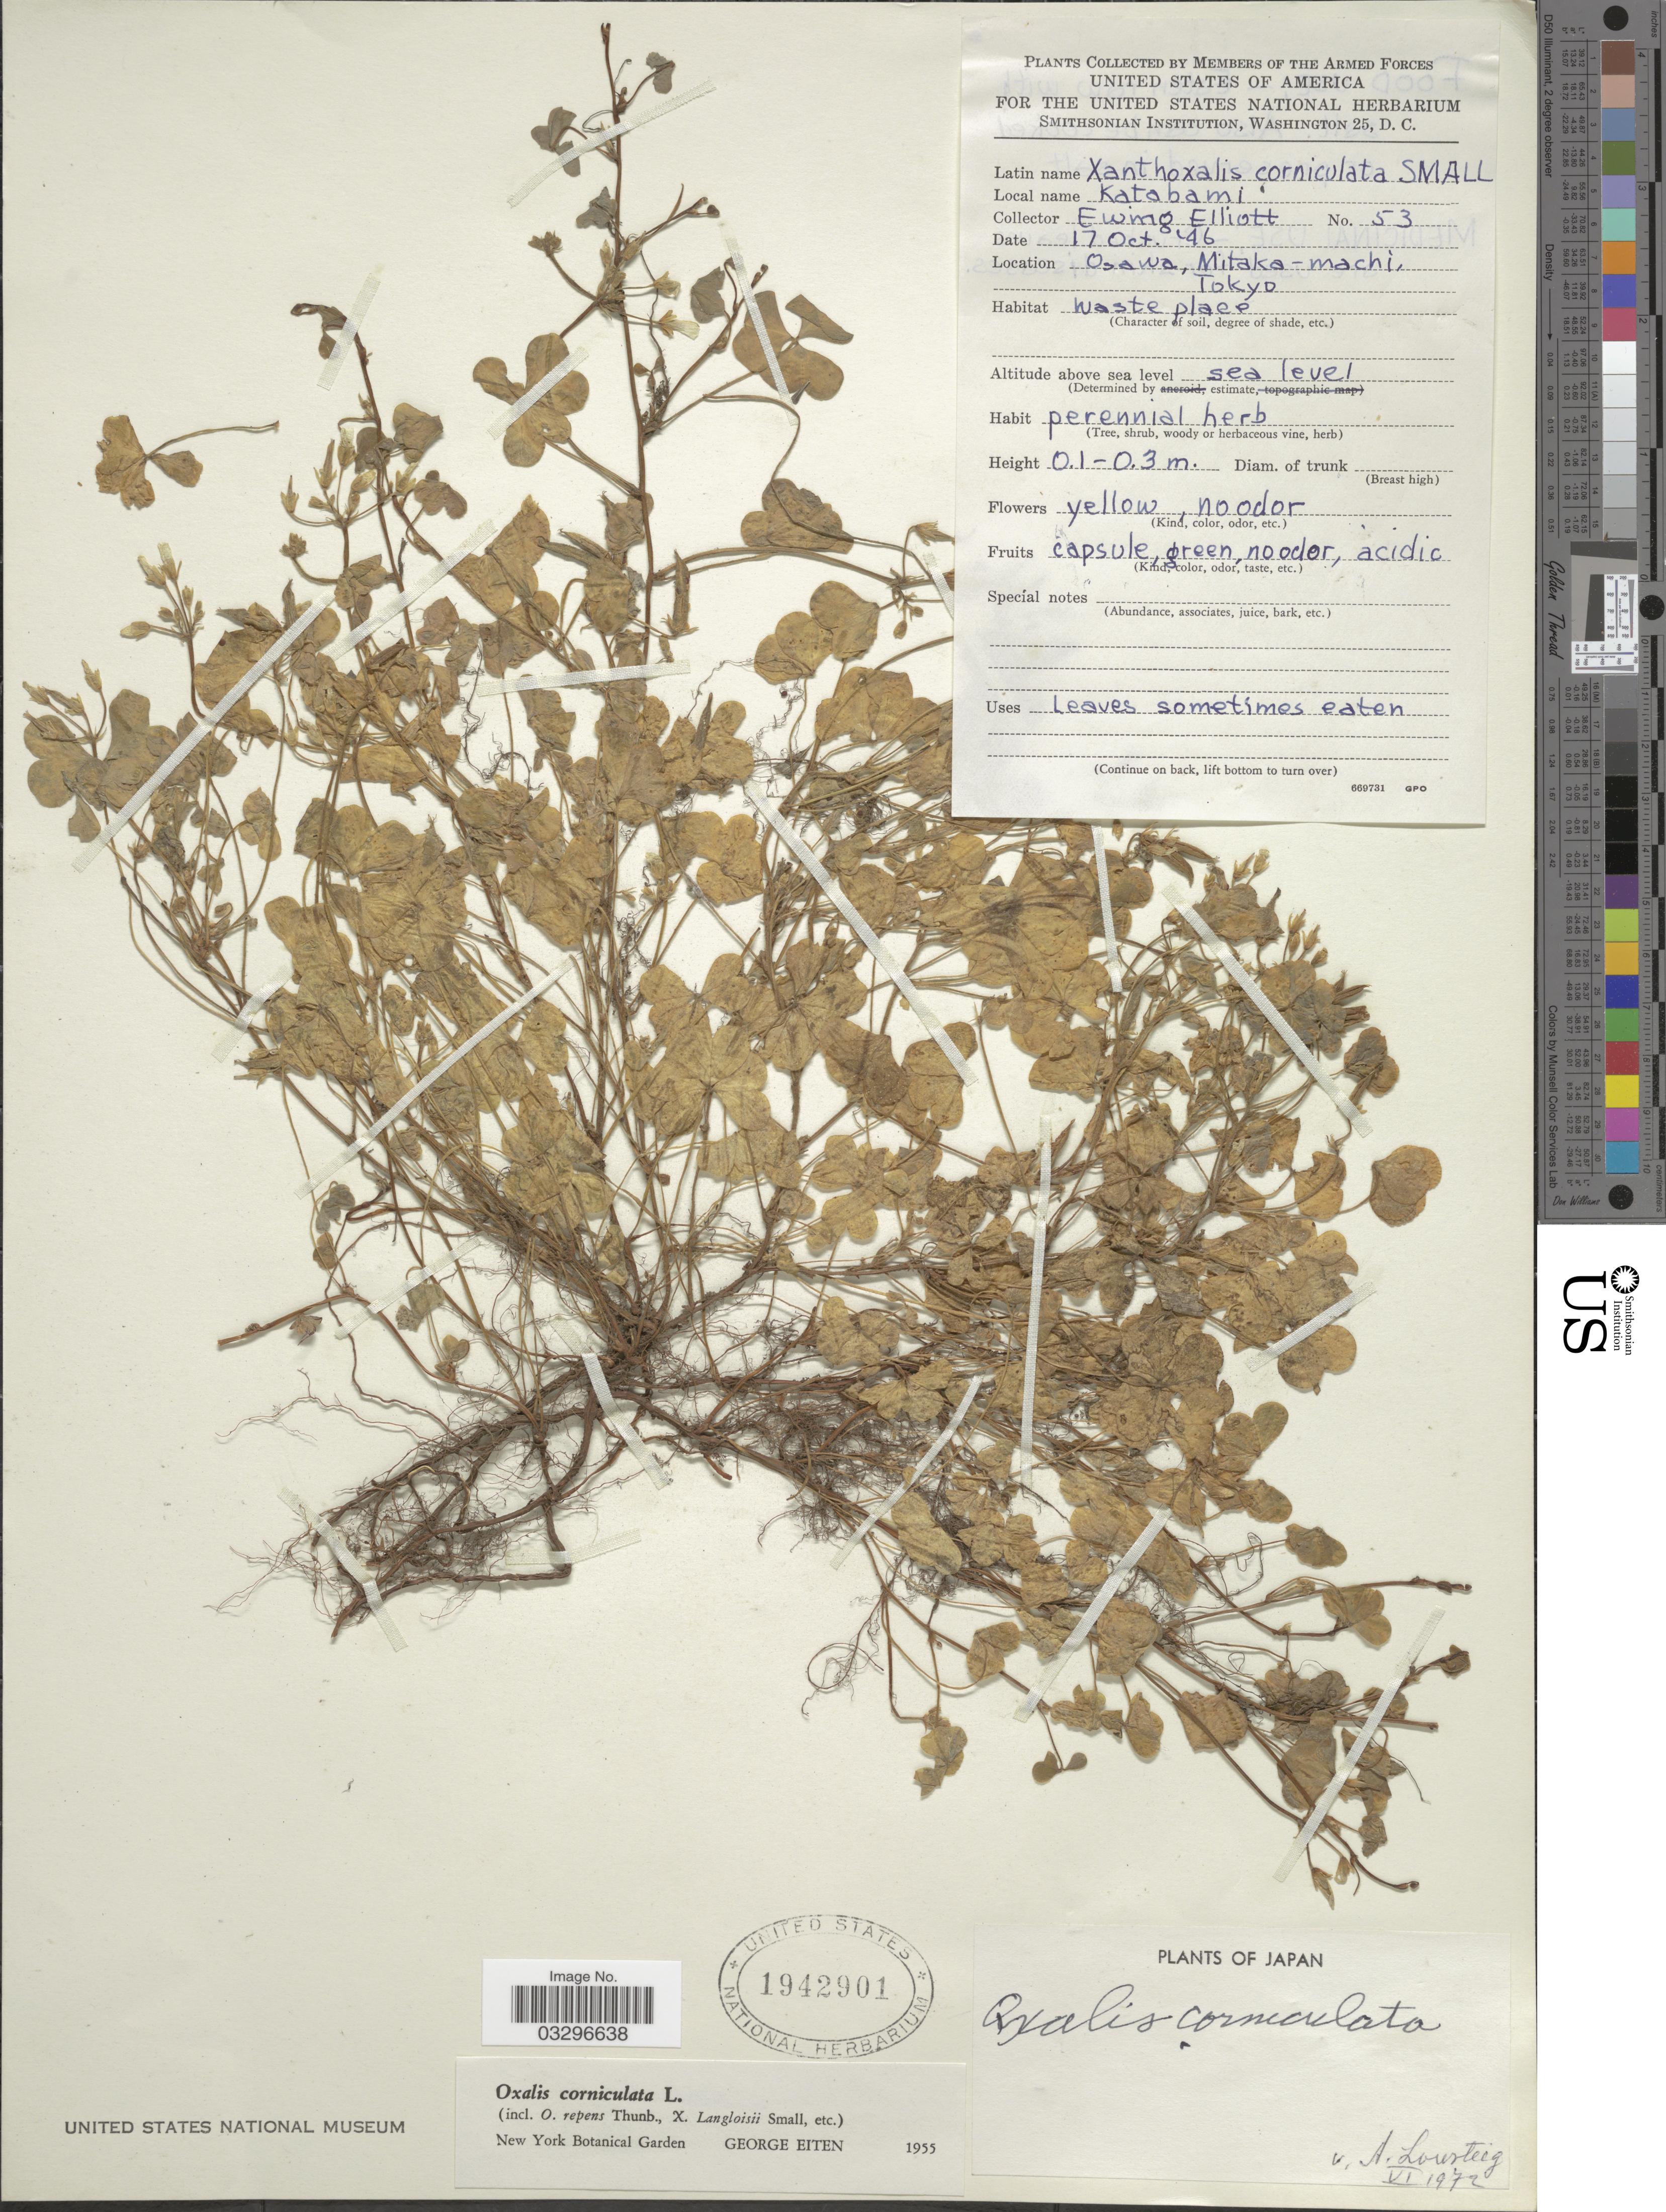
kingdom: Plantae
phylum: Tracheophyta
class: Magnoliopsida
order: Oxalidales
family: Oxalidaceae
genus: Oxalis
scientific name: Oxalis corniculata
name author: L.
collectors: E. Elliott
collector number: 53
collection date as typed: Transcribed d/m/y: 17/10/46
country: Japan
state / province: Tokyo, Federal City of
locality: Osawa, Mitaka-machi.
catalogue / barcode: US 1942901